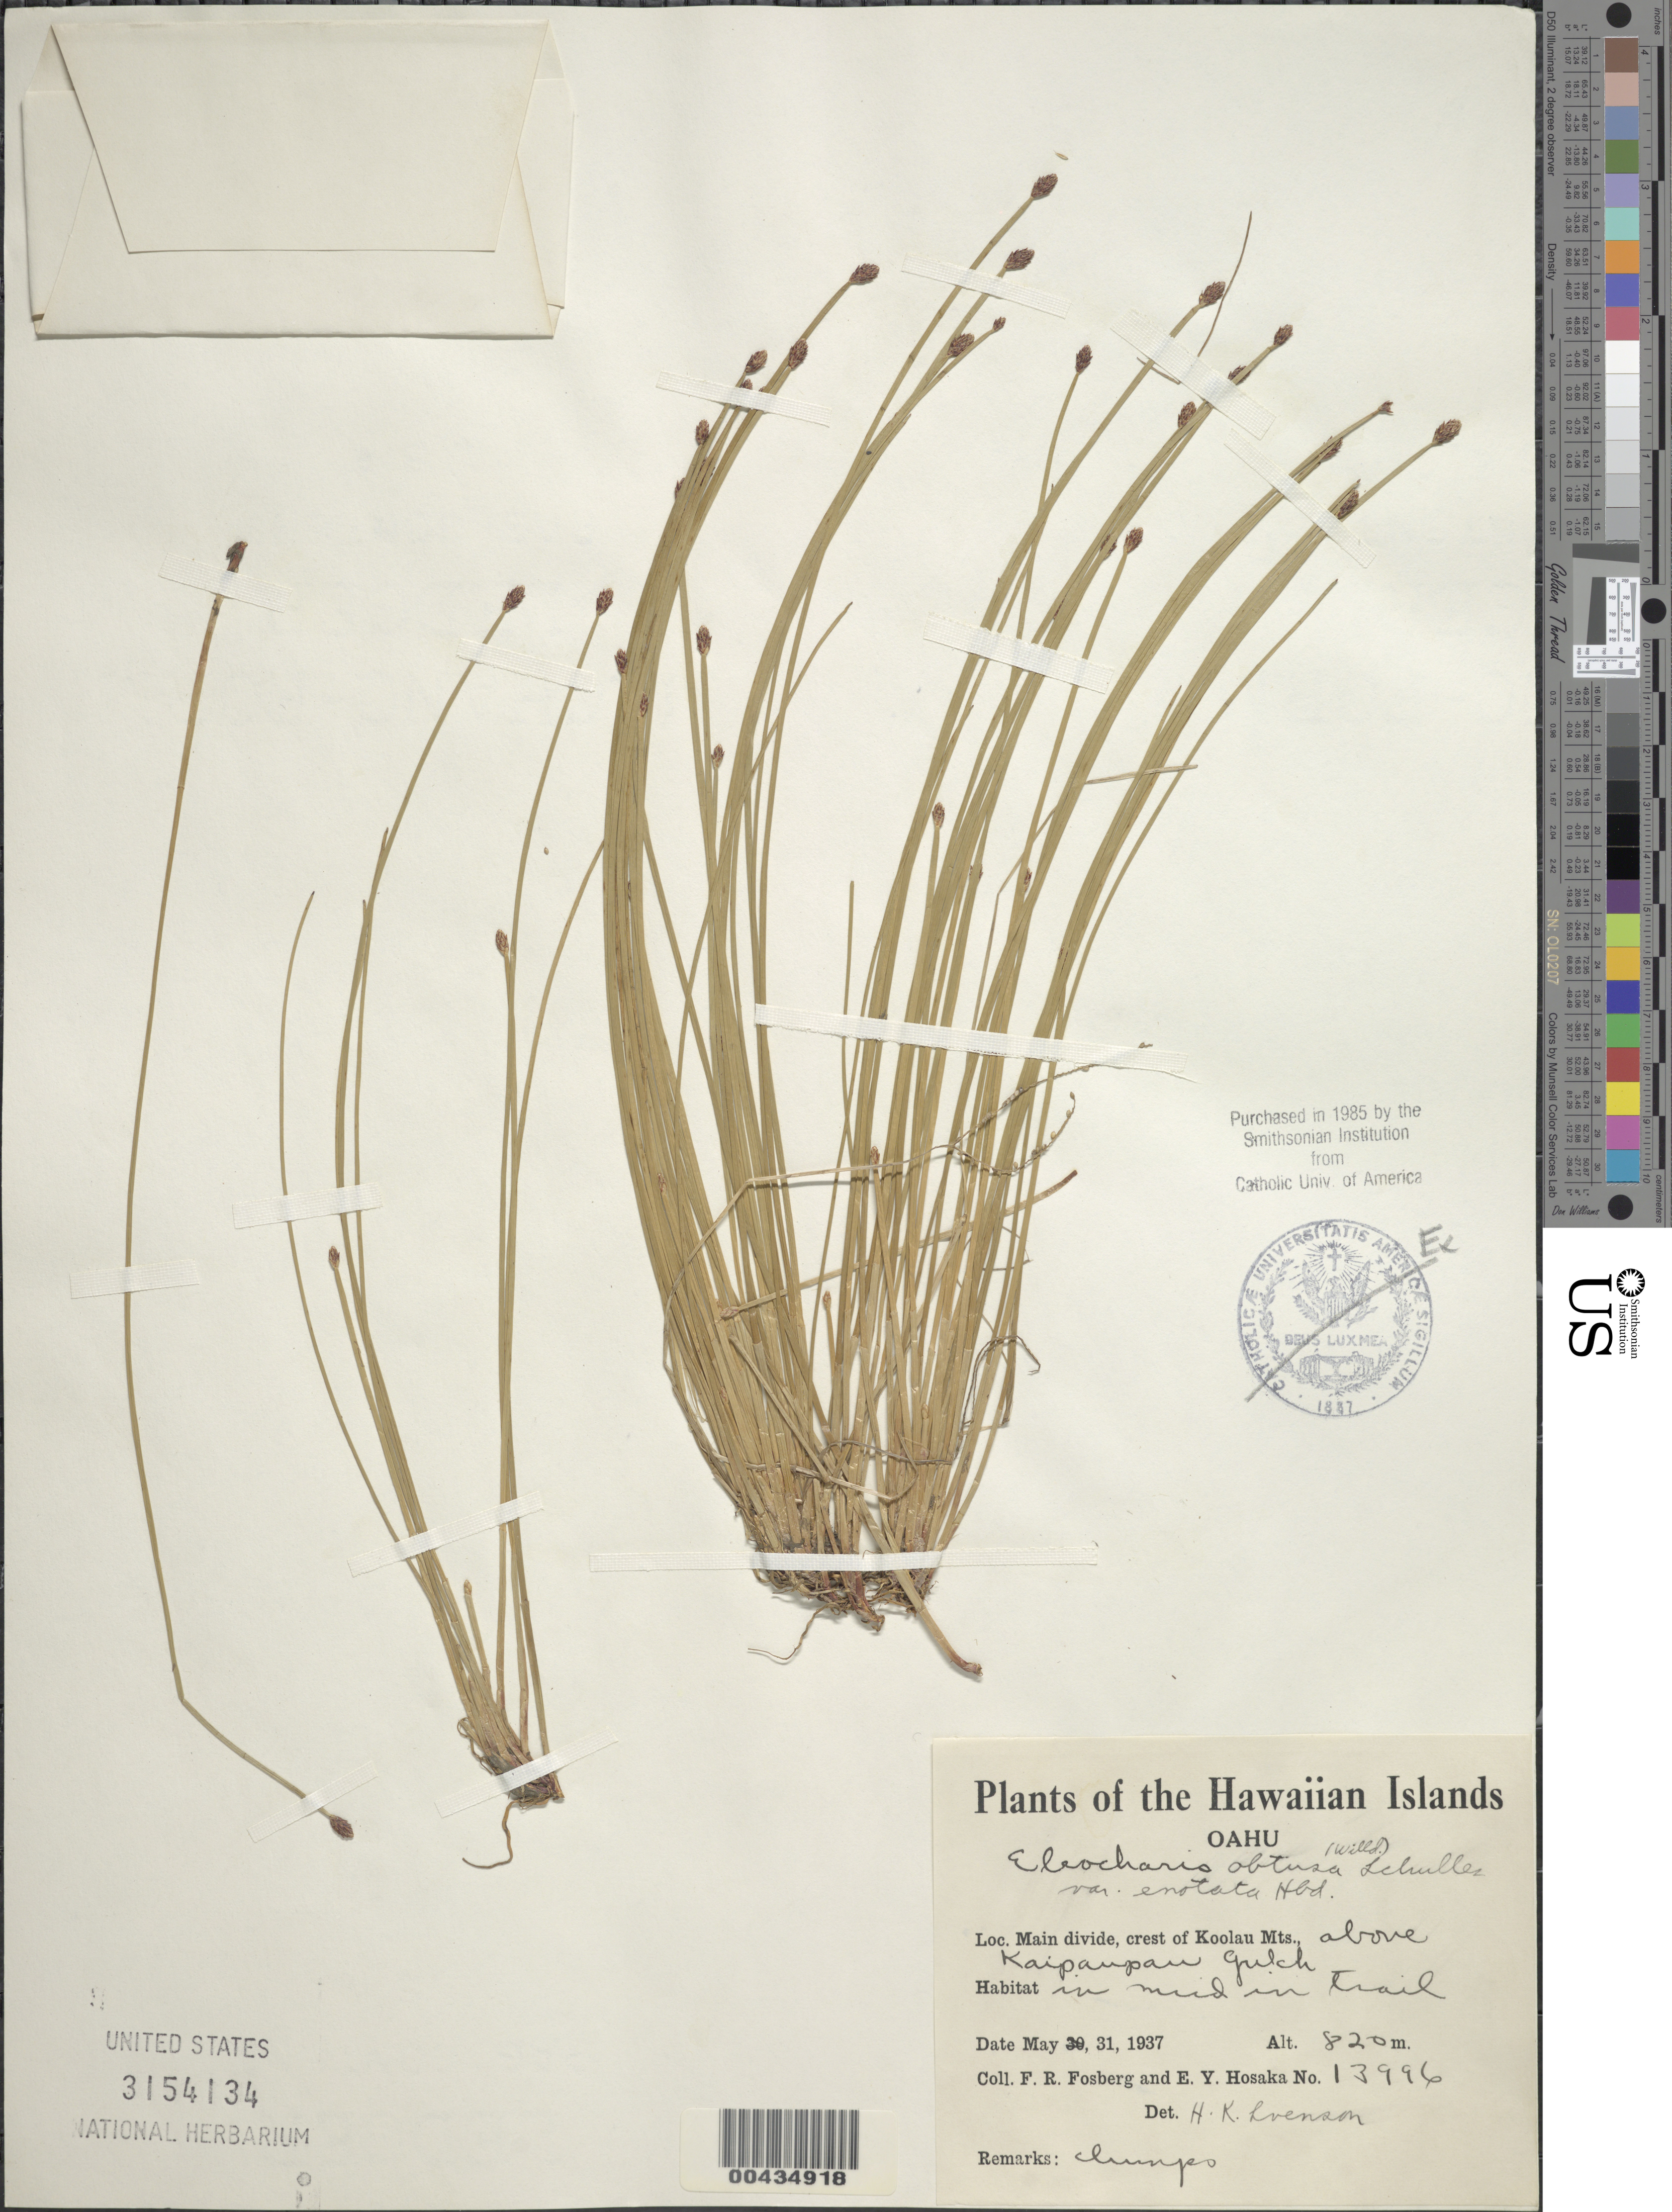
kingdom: Plantae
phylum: Tracheophyta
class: Liliopsida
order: Poales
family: Cyperaceae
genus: Eleocharis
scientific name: Eleocharis obtusa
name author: (Willd.) Schult.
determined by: Svenson, Henry K.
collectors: F. R. Fosberg & E. Y. Hosaka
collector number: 13996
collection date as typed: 31 May 1937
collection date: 1937-05-31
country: United States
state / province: Hawaii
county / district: Honolulu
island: Oahu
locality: Main divide, crest of Koolau Mts., above Kaipaupau Gulch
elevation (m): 820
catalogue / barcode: US 3154134